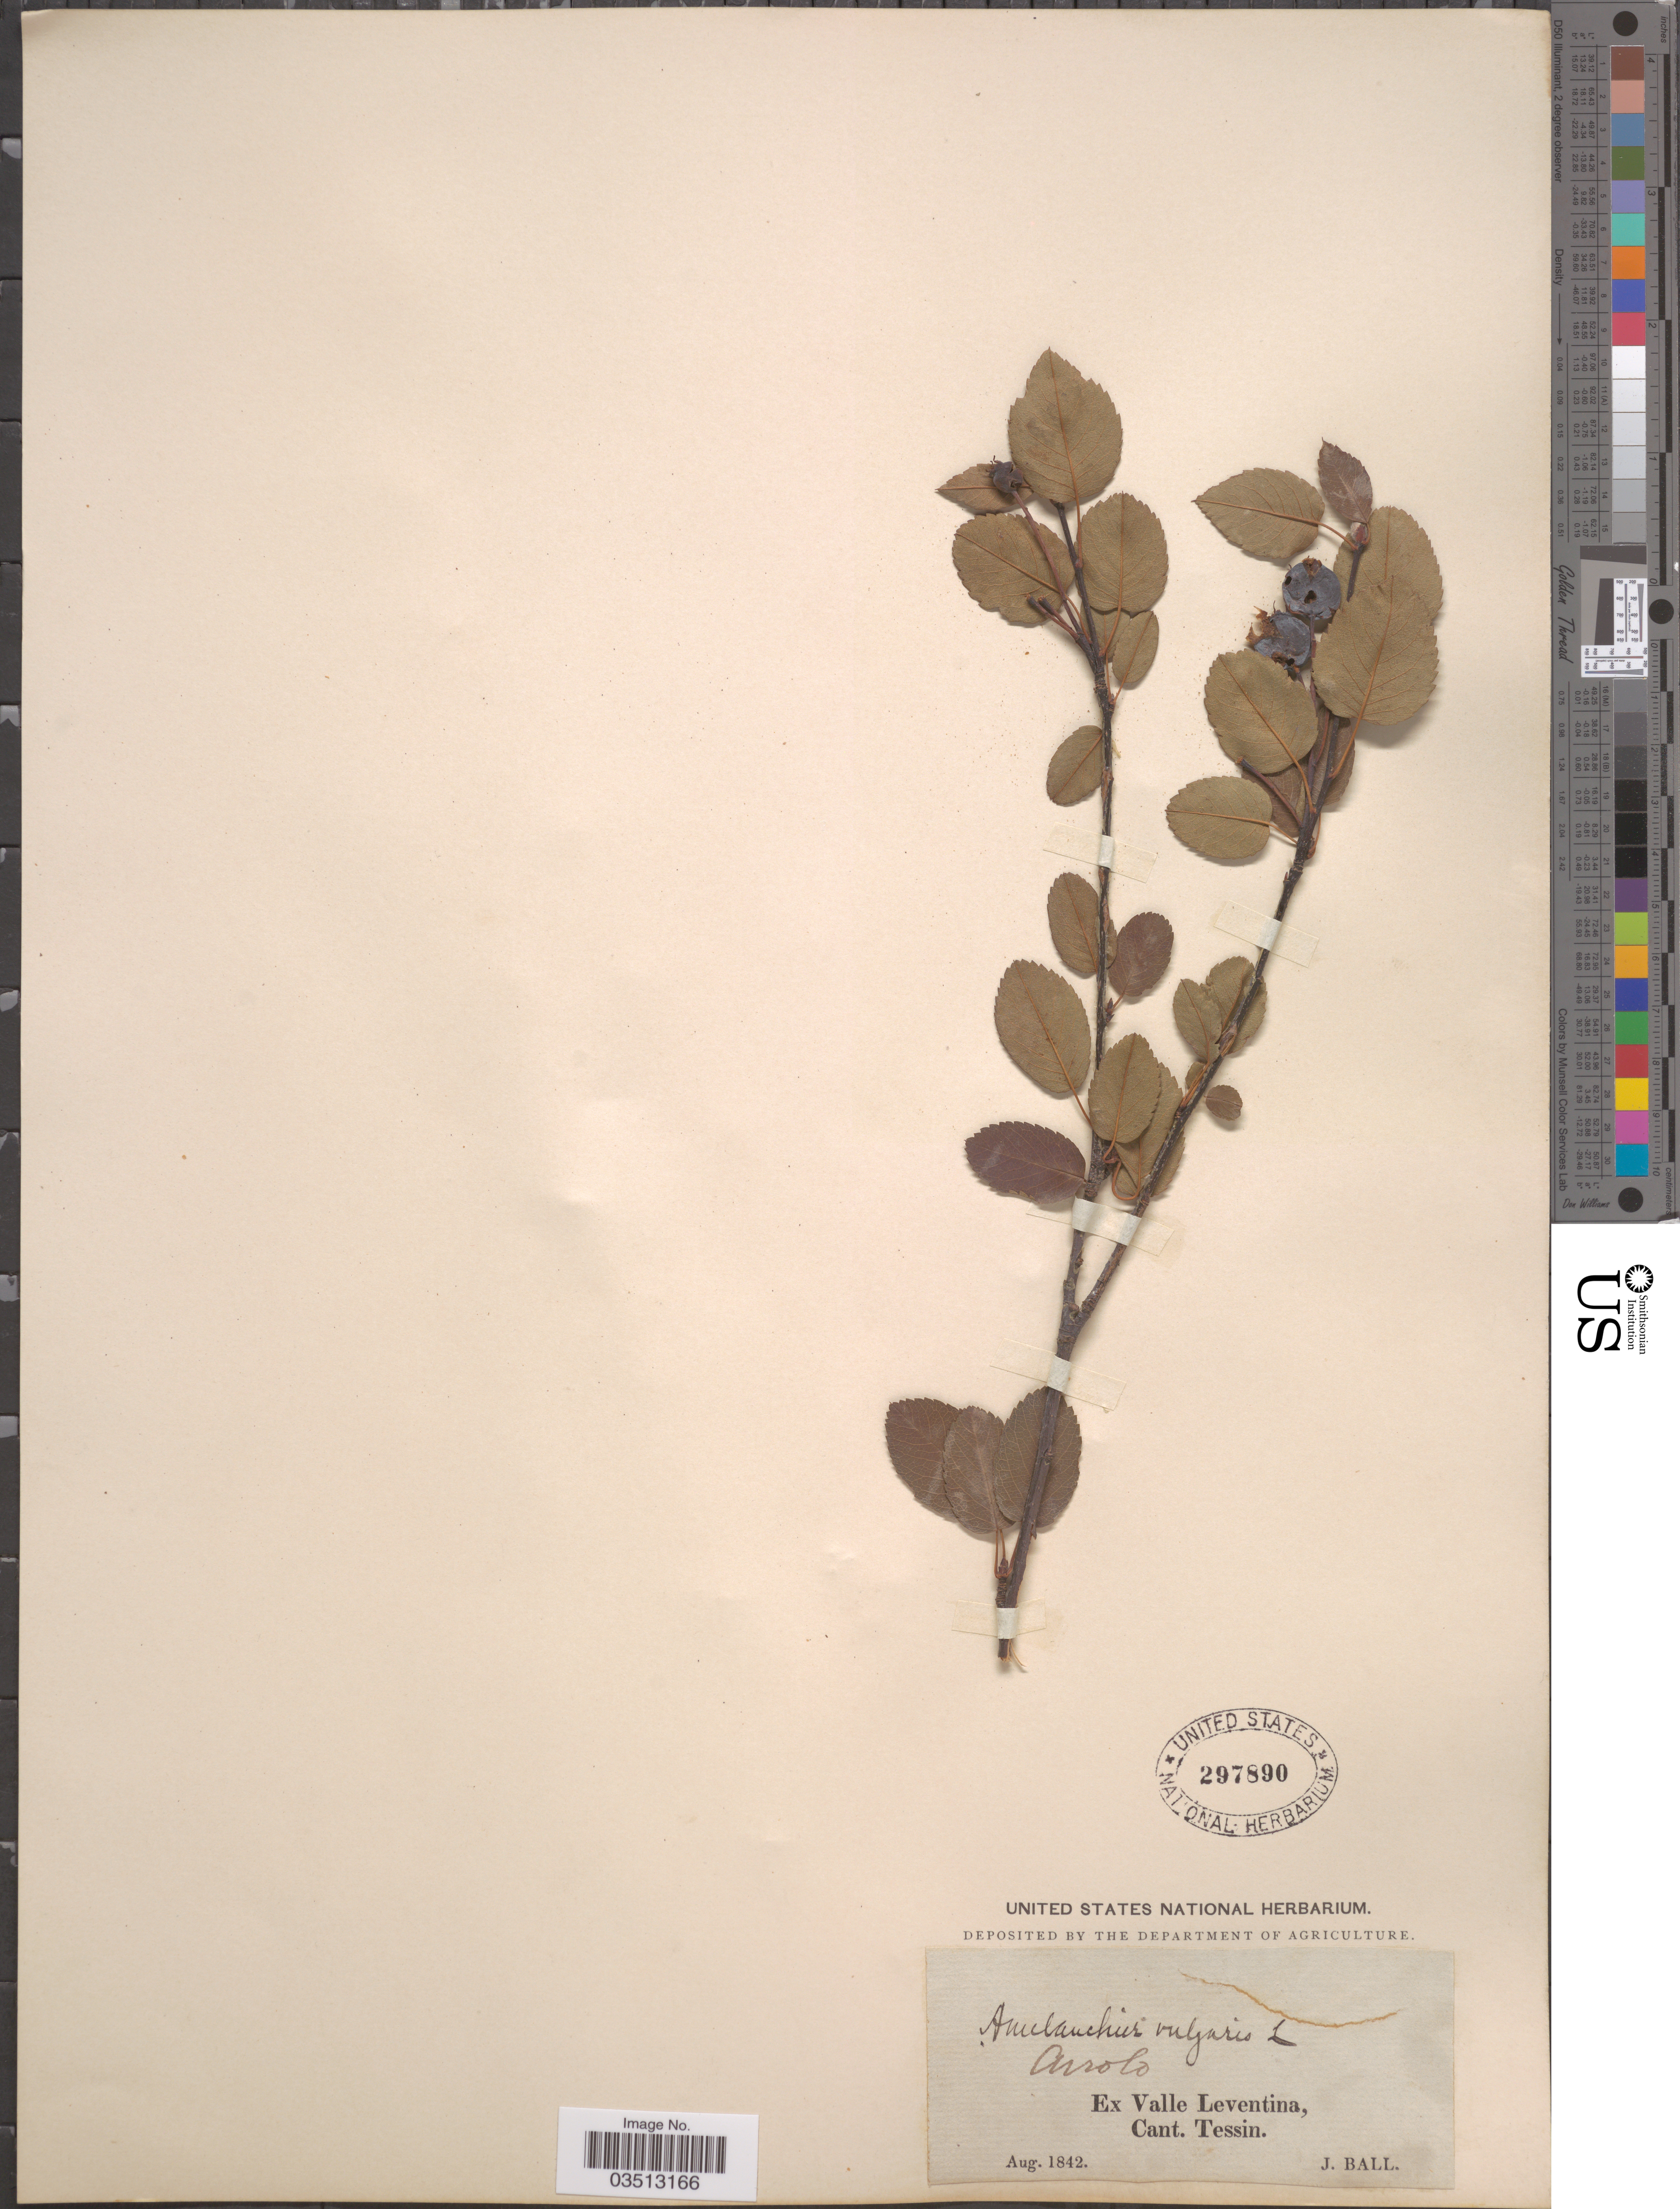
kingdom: Plantae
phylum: Tracheophyta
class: Magnoliopsida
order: Rosales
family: Rosaceae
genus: Amelanchier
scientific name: Amelanchier vulgaris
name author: Moench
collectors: J. Ball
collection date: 1842-08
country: Switzerland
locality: Ex Valle Leventina, Cant. Tessin.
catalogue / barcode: US 297890